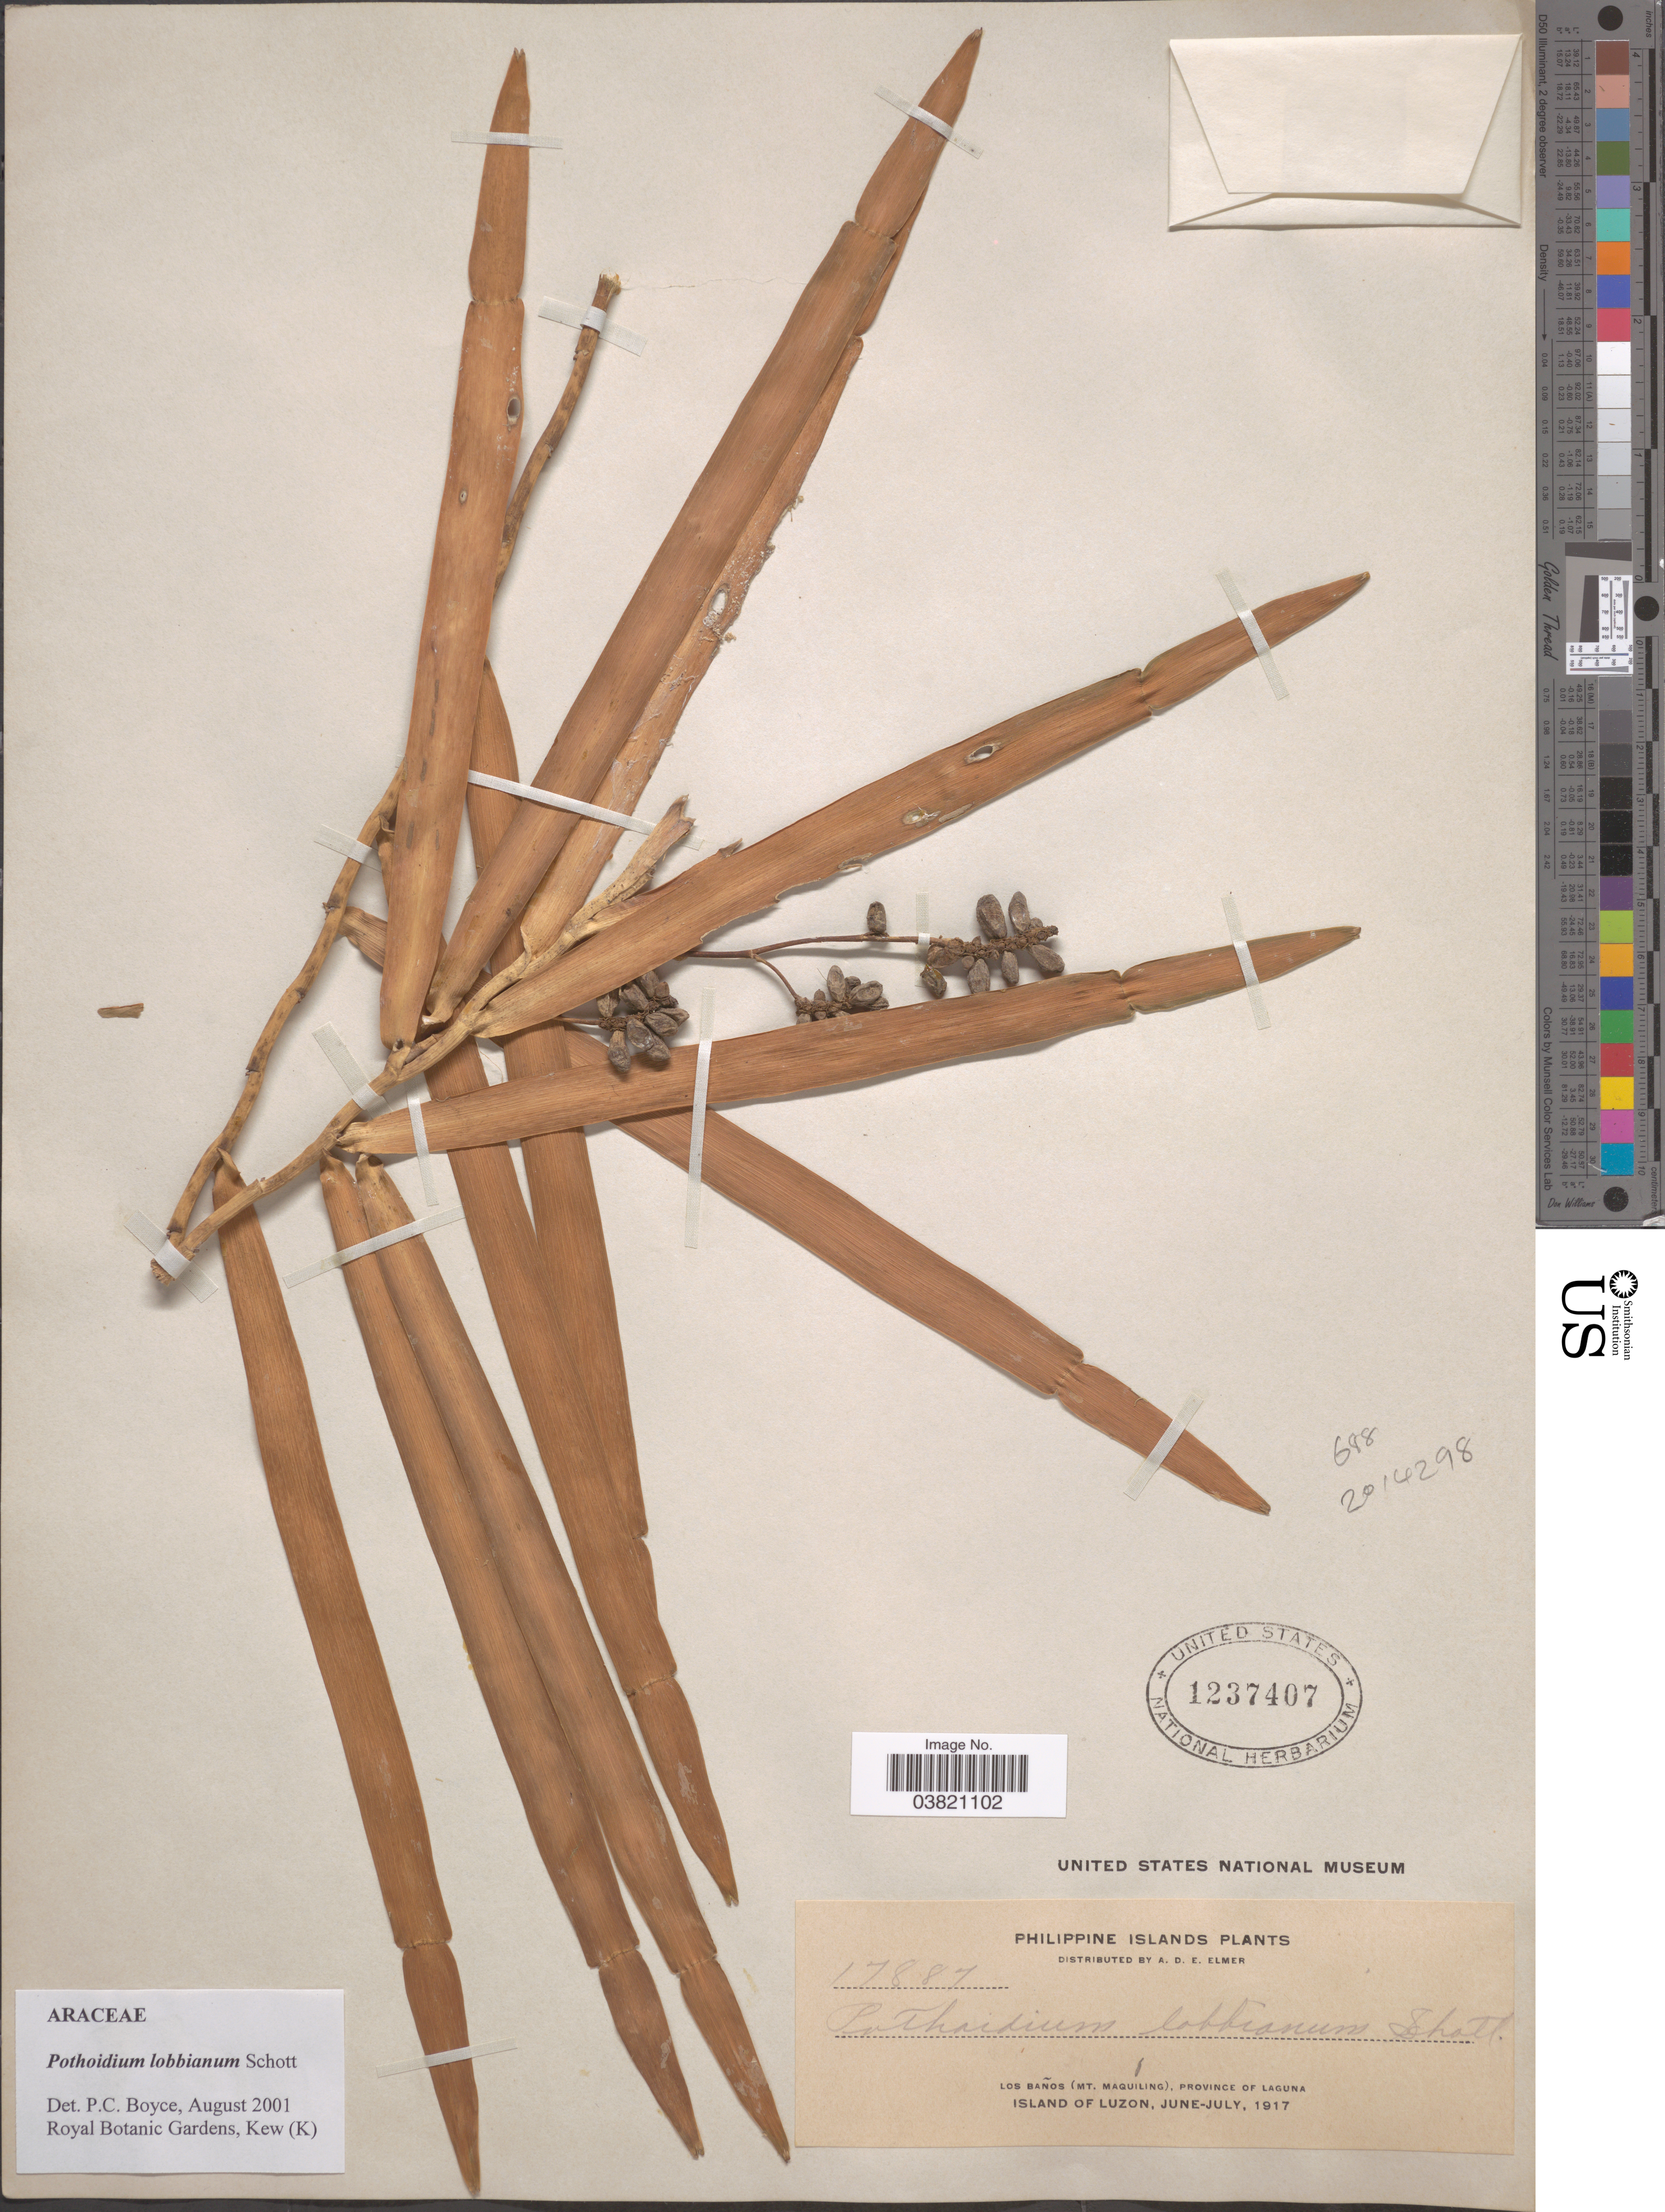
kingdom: Plantae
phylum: Tracheophyta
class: Liliopsida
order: Alismatales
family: Araceae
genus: Pothoidium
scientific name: Pothoidium lobbianum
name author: Schott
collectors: A. D. E. Elmer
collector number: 17887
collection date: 1917-06/1917-07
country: Philippines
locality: Los Baños (Mt. Maquiling), Province of Laguna. Island of Luzon.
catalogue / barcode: US 1237407